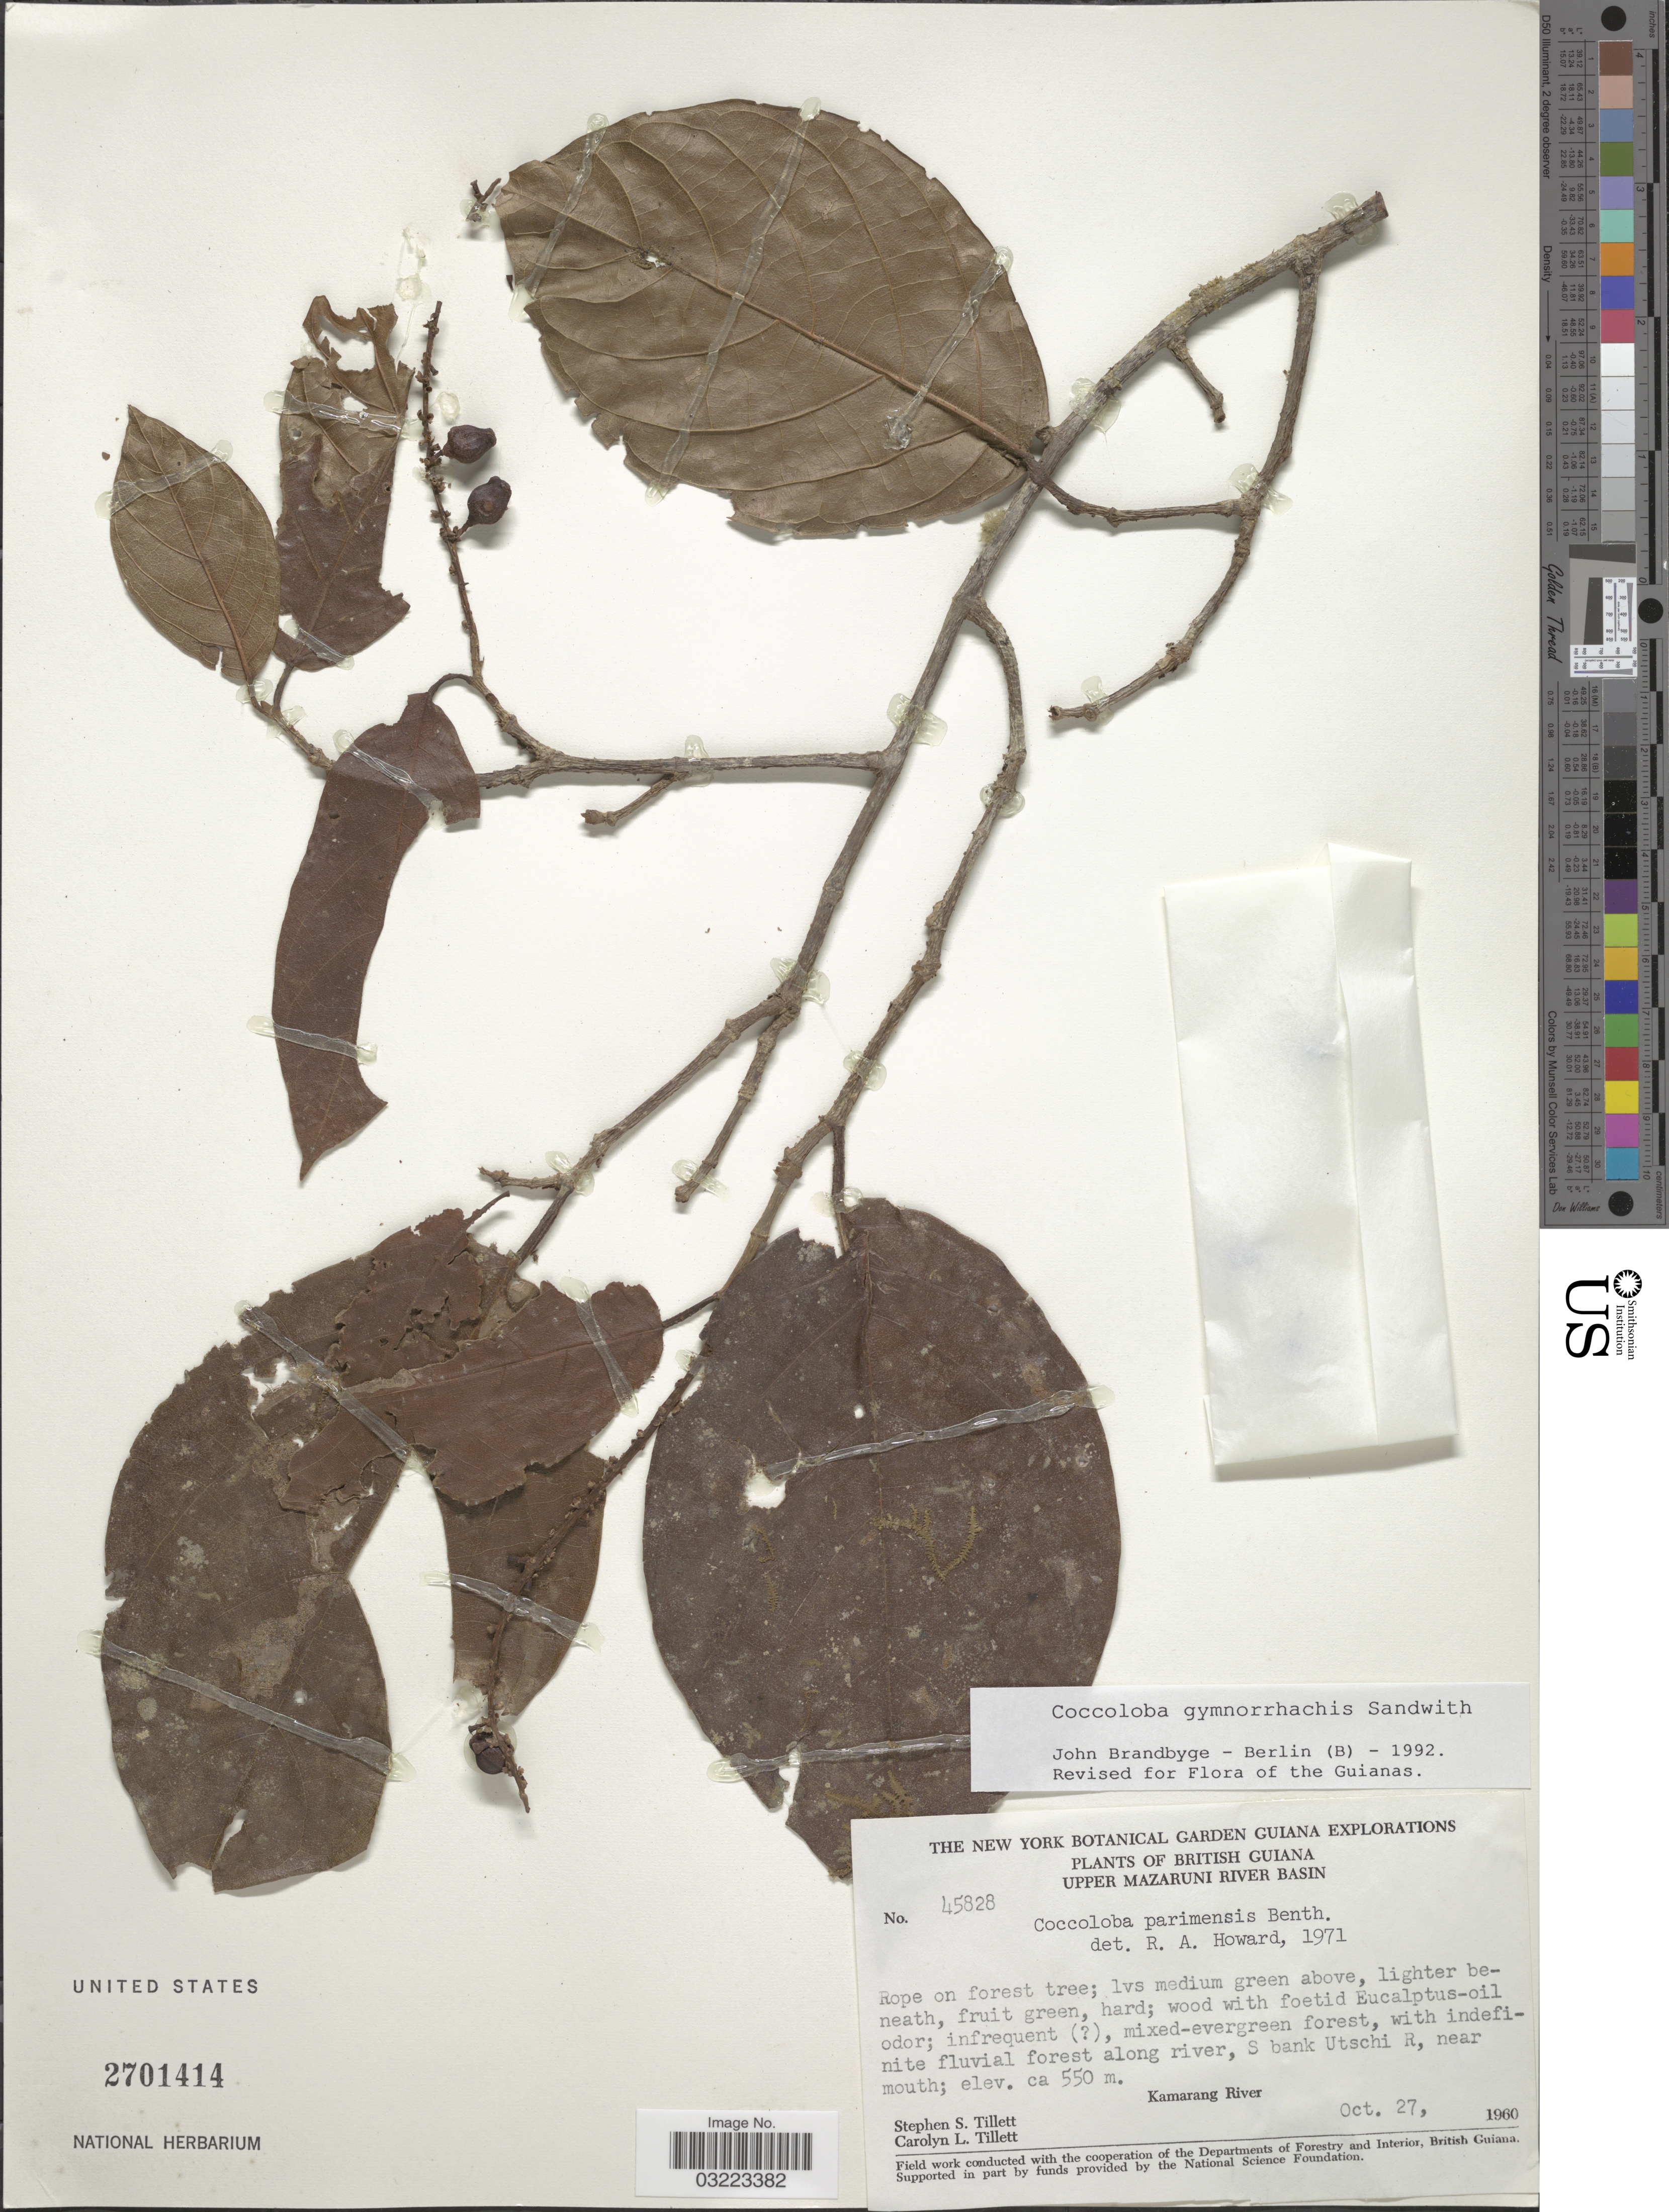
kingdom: Plantae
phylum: Tracheophyta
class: Magnoliopsida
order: Caryophyllales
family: Polygonaceae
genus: Coccoloba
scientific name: Coccoloba gymnorrhachis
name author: Sandwith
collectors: S. S. Tillett & C. L. Tillett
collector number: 45828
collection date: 1960-10-27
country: Guyana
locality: British Guiana. Upper Mazaruni River Basin. S bank Utschi R, near mouth. Kamarang River.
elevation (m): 550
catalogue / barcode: US 2701414